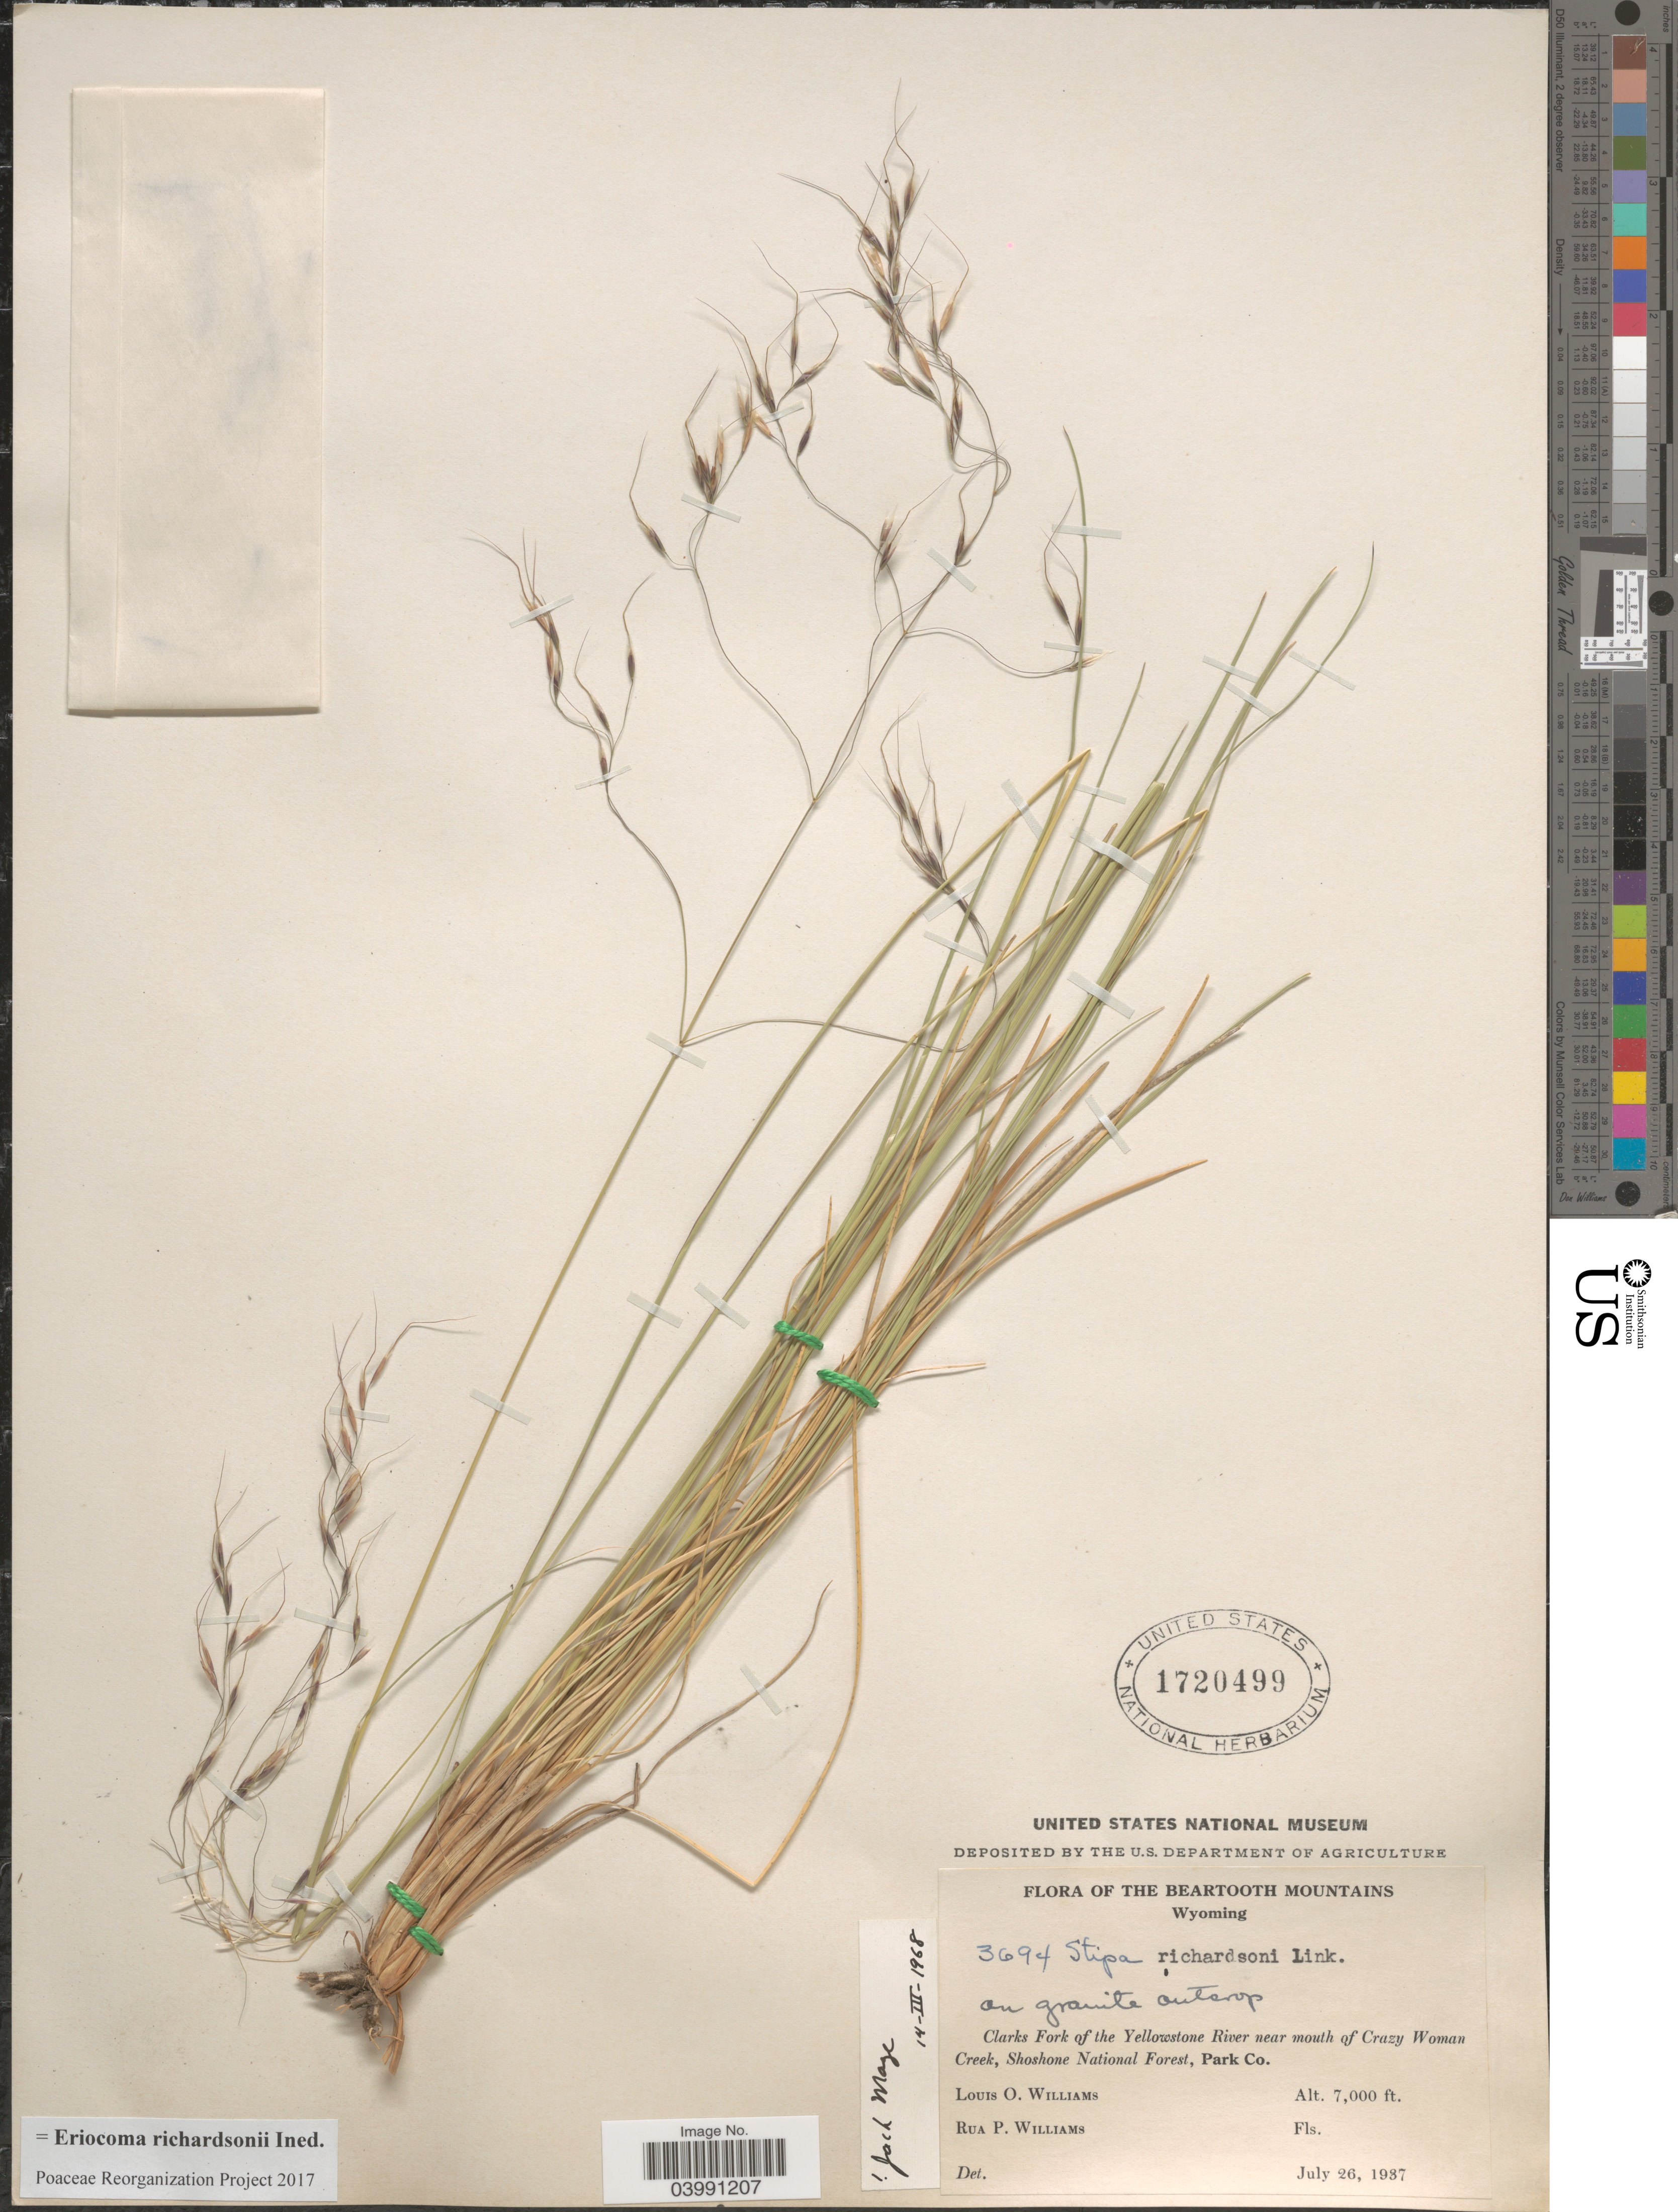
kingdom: Plantae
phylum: Tracheophyta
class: Liliopsida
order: Poales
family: Poaceae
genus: Eriocoma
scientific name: Eriocoma richardsonii ined.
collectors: L. O. Williams & R. P. Williams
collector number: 3694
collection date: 1937-07-26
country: United States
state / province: Wyoming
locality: The Beartooth Mountains. Clarks Fork of the Yellowstone River near mouth of Crazy Woman Creek, Shoshone National Forest, Park Co.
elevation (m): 2134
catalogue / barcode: US 1720499